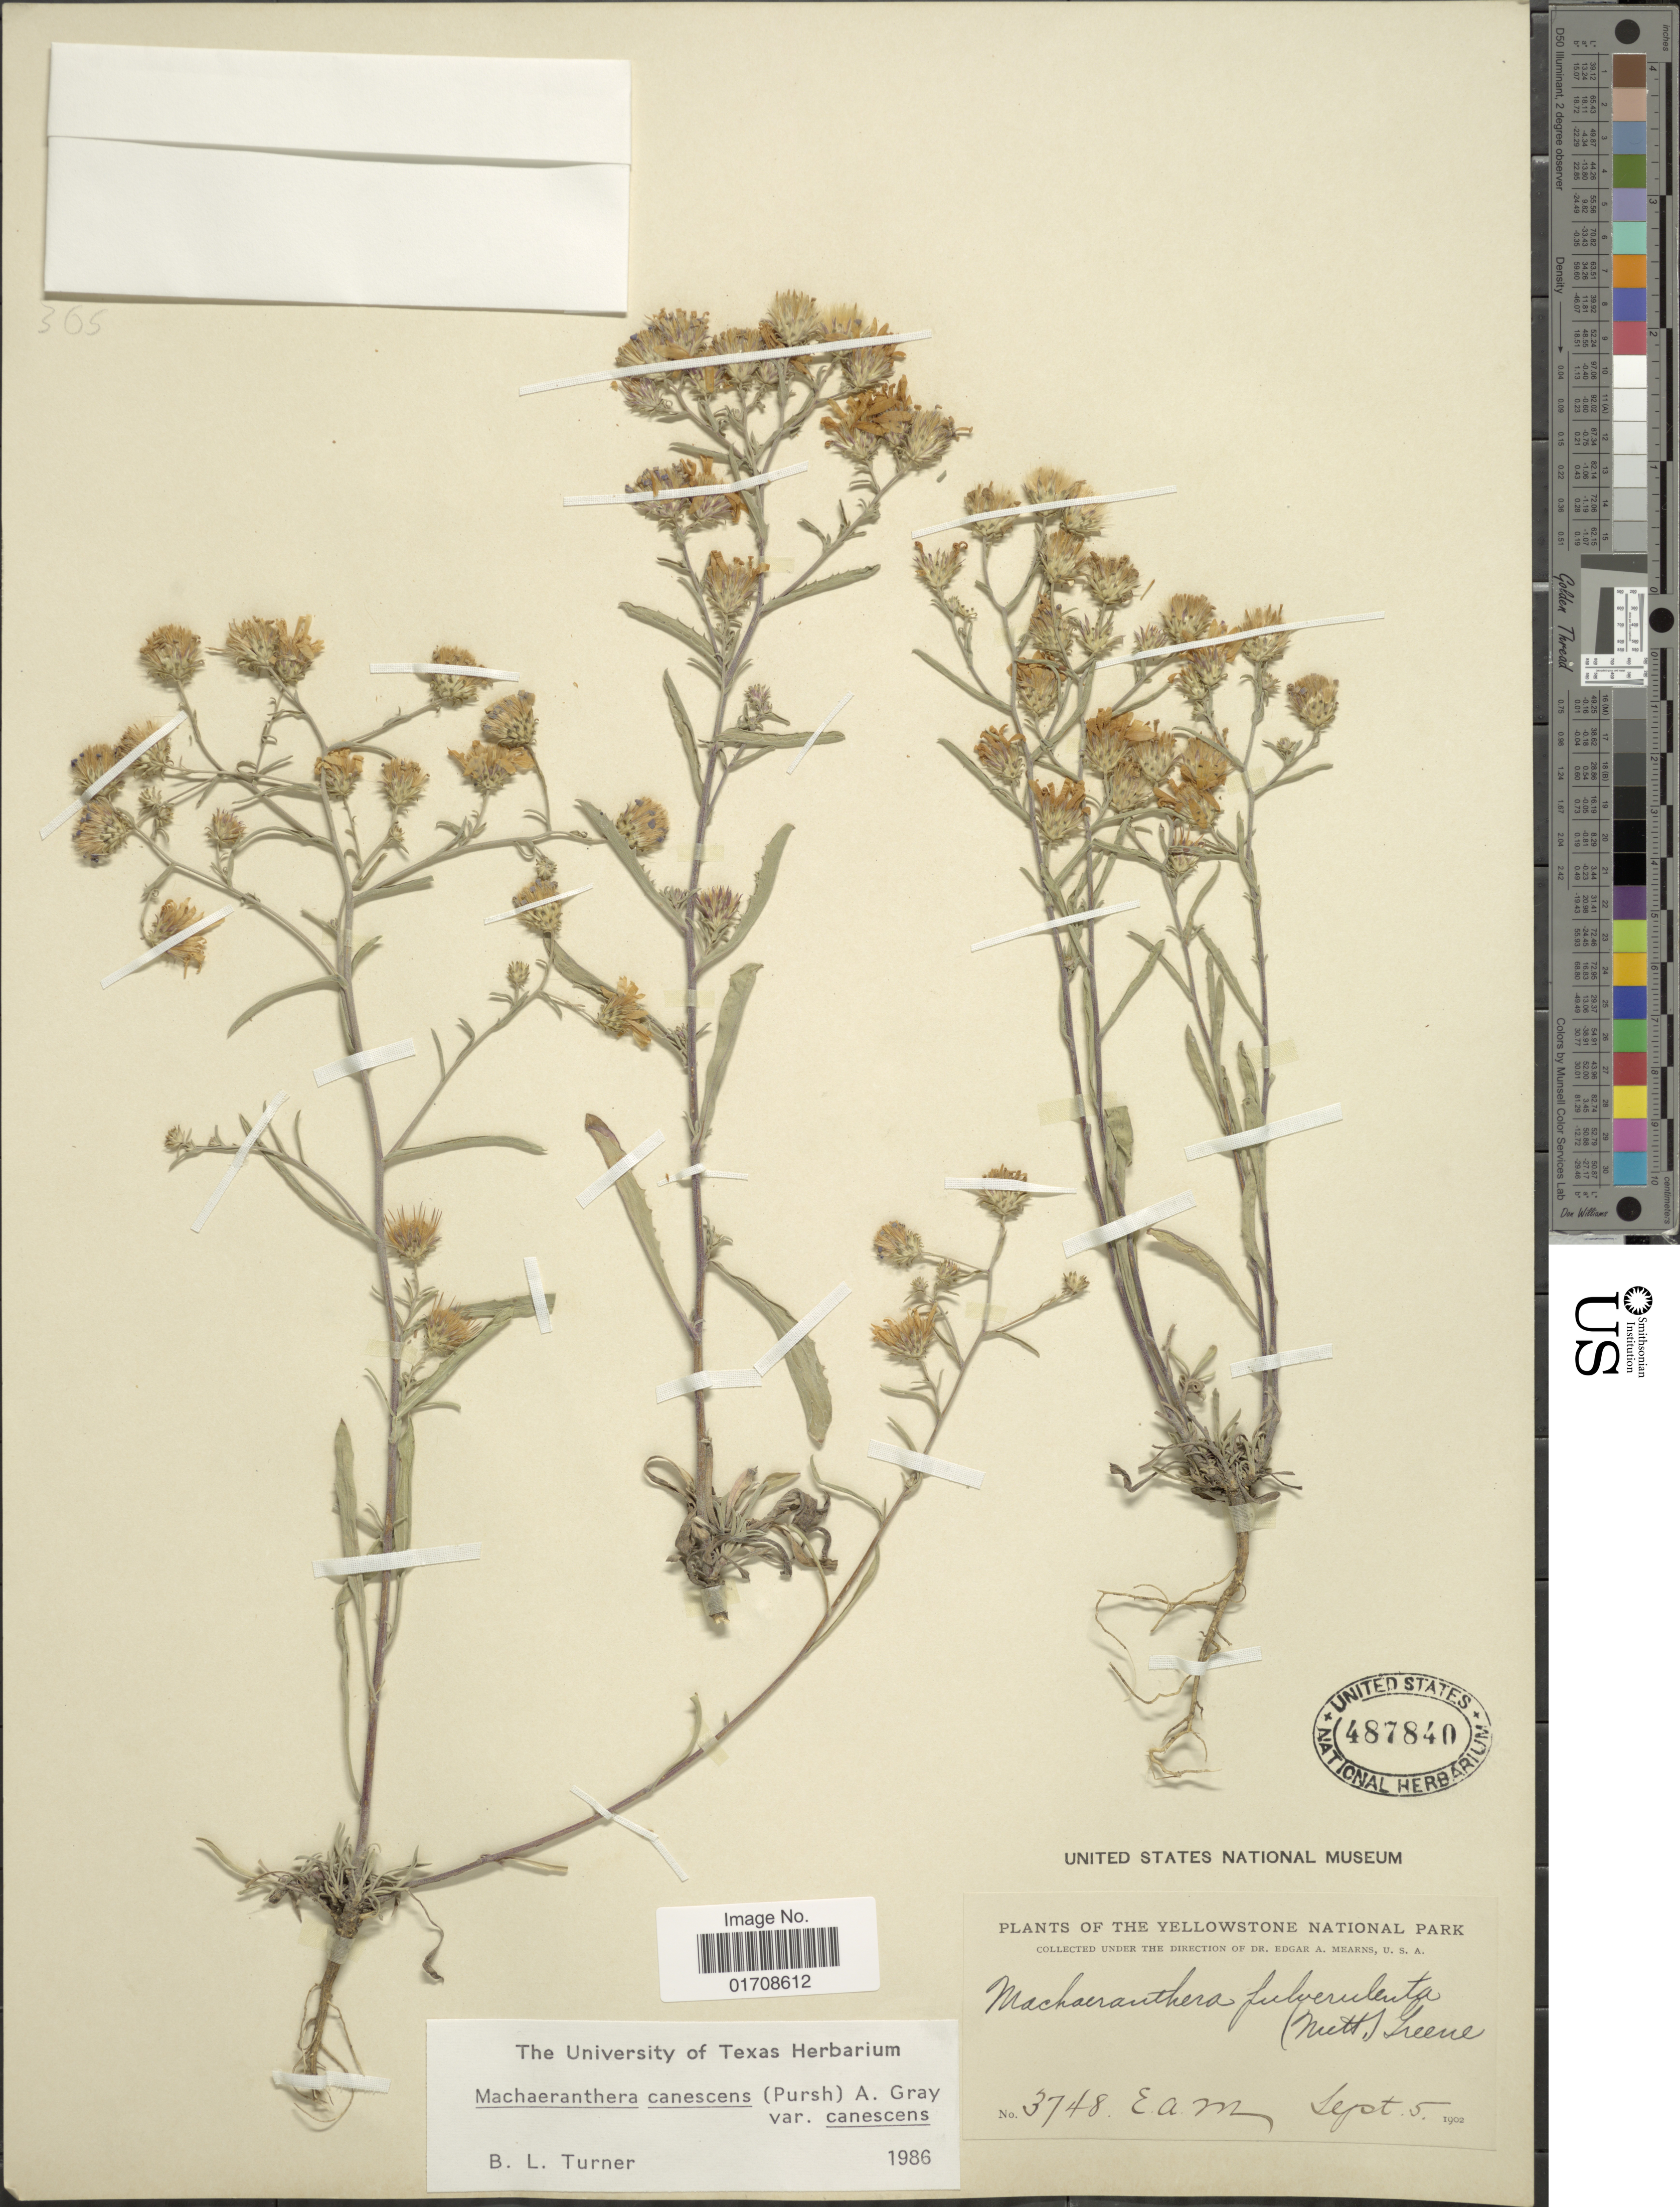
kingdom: Plantae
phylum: Tracheophyta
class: Magnoliopsida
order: Asterales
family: Asteraceae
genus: Machaeranthera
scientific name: Machaeranthera canescens var. canescens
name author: (Pursh) A. Gray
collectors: E. A. Mearns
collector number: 3748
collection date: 1902-09-05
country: United States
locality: Yellowstone National Park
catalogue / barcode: US 487840